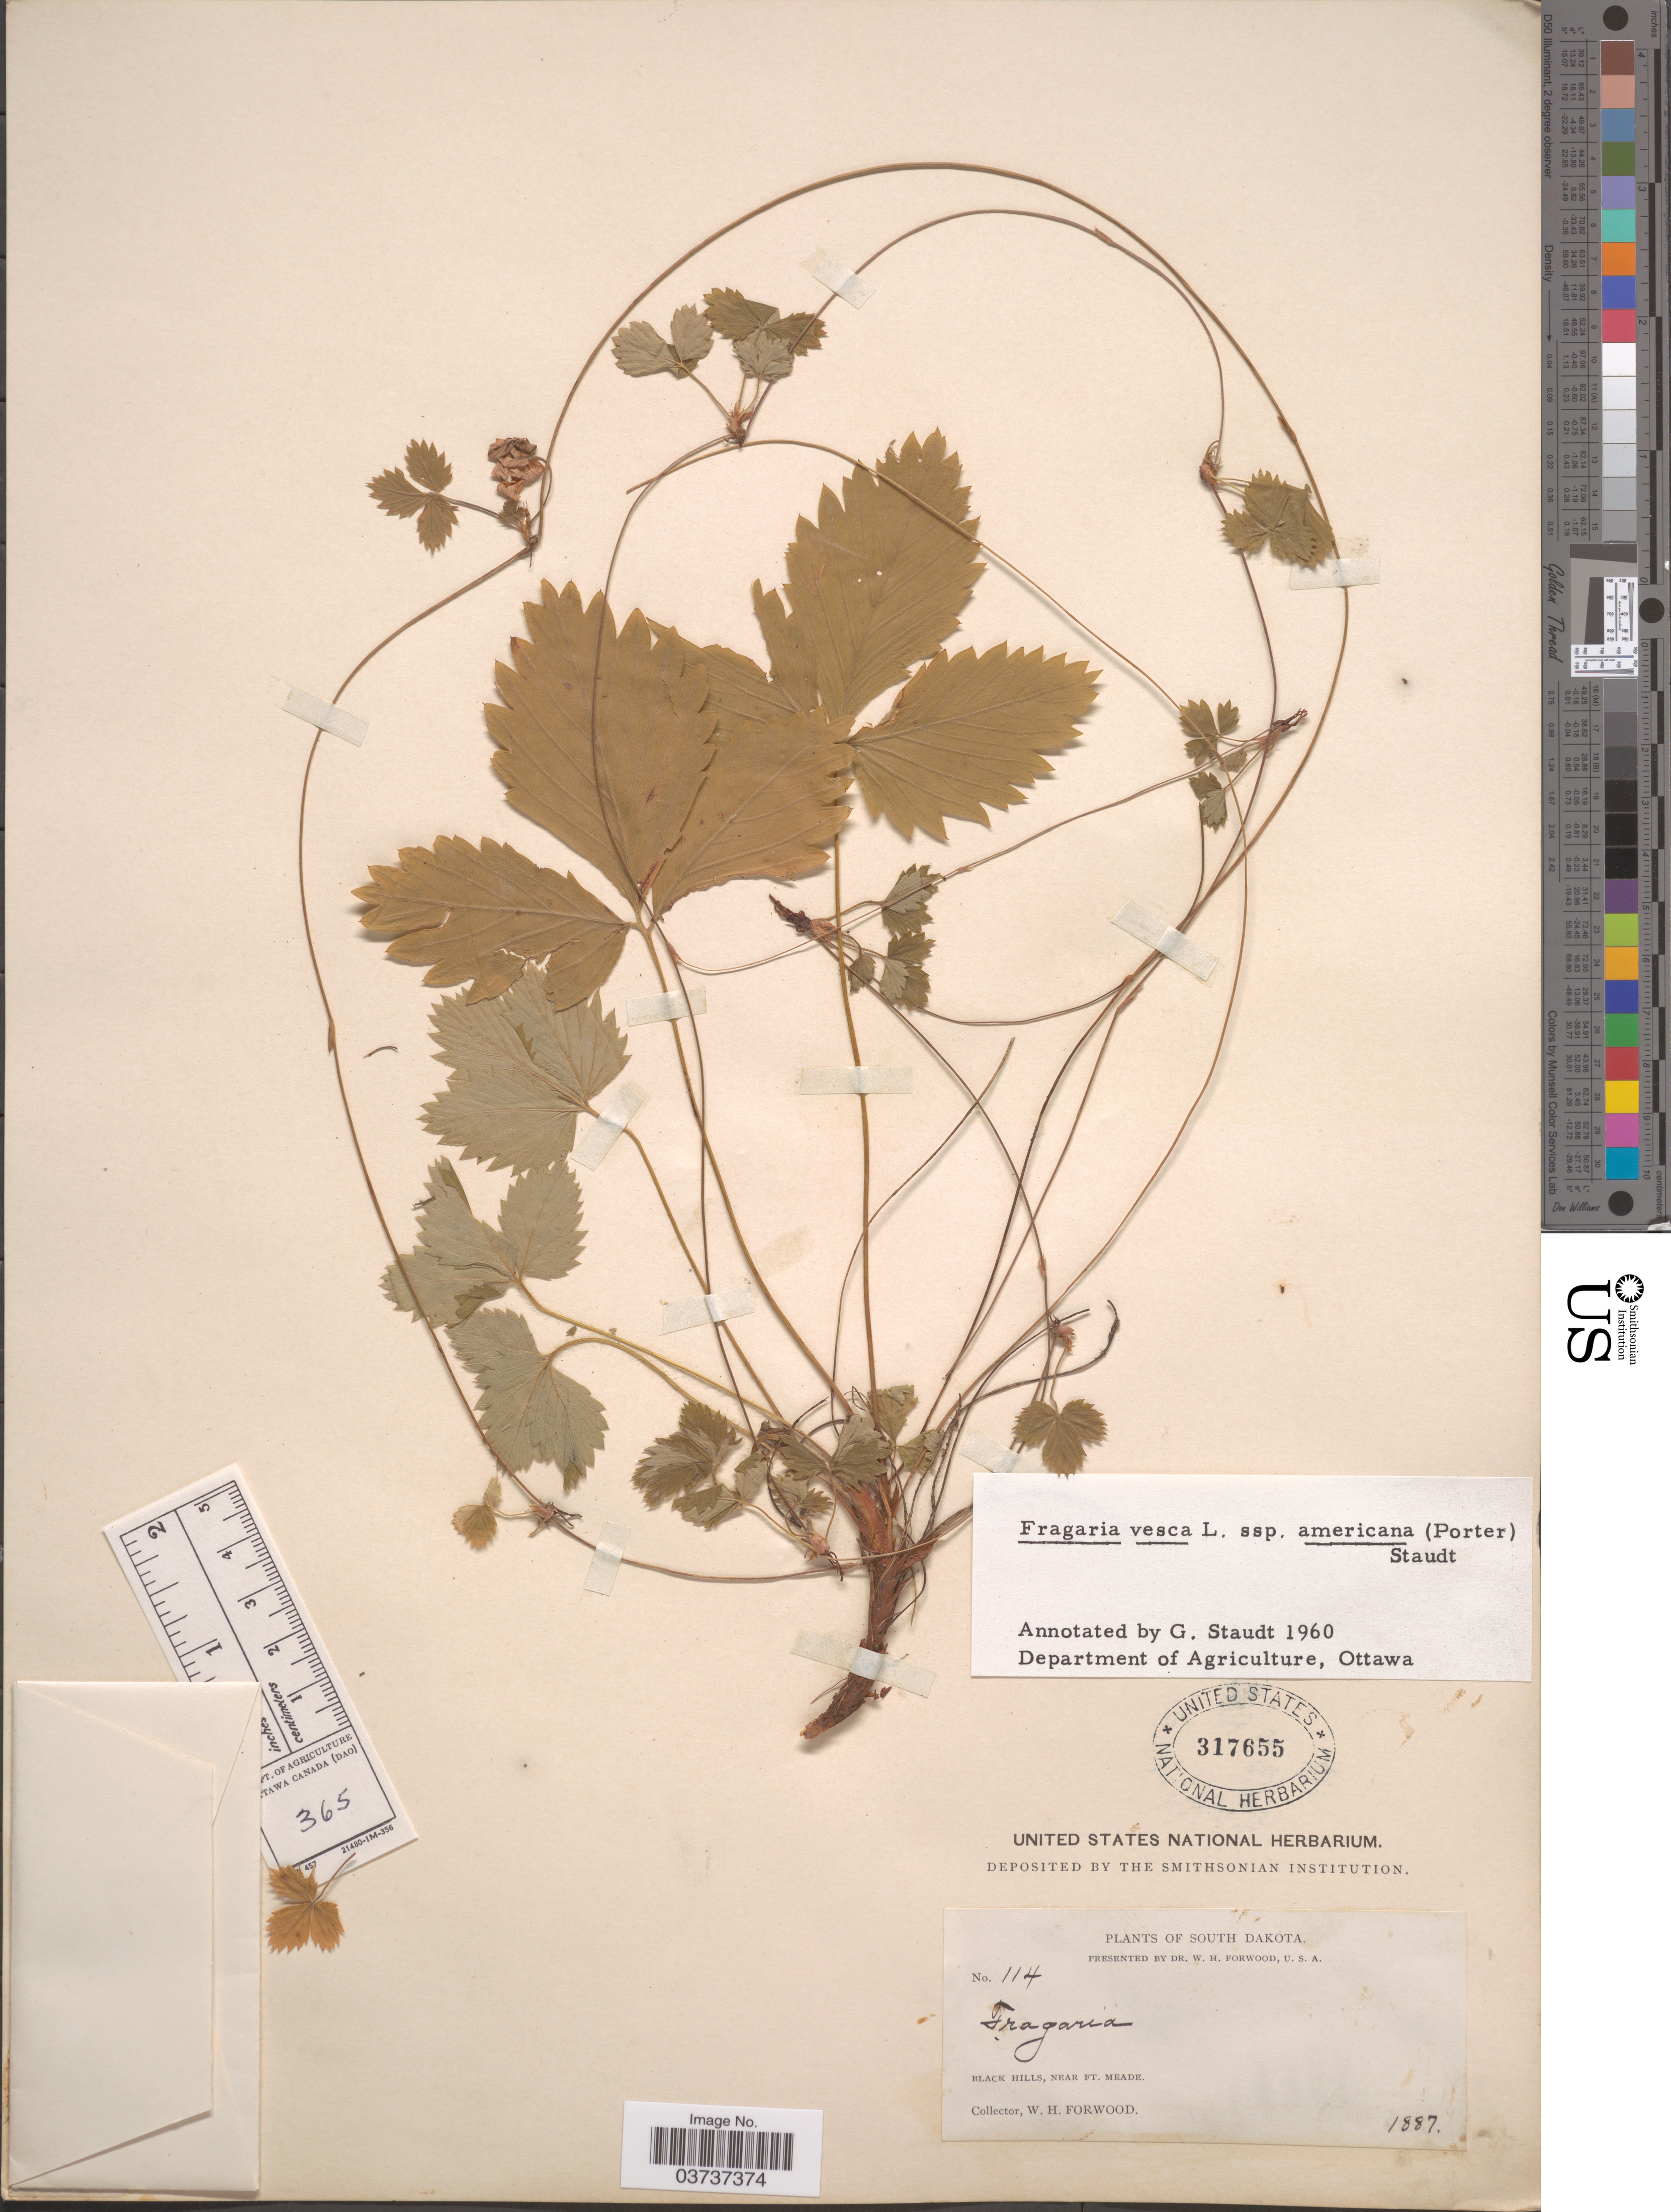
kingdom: Plantae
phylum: Tracheophyta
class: Magnoliopsida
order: Rosales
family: Rosaceae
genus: Fragaria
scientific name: Fragaria vesca subsp. americana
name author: (Porter) Staudt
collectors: W. Forwood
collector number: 114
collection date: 1887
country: United States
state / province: South Dakota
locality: Black Hills, near Ft. Meade.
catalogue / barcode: US 317655